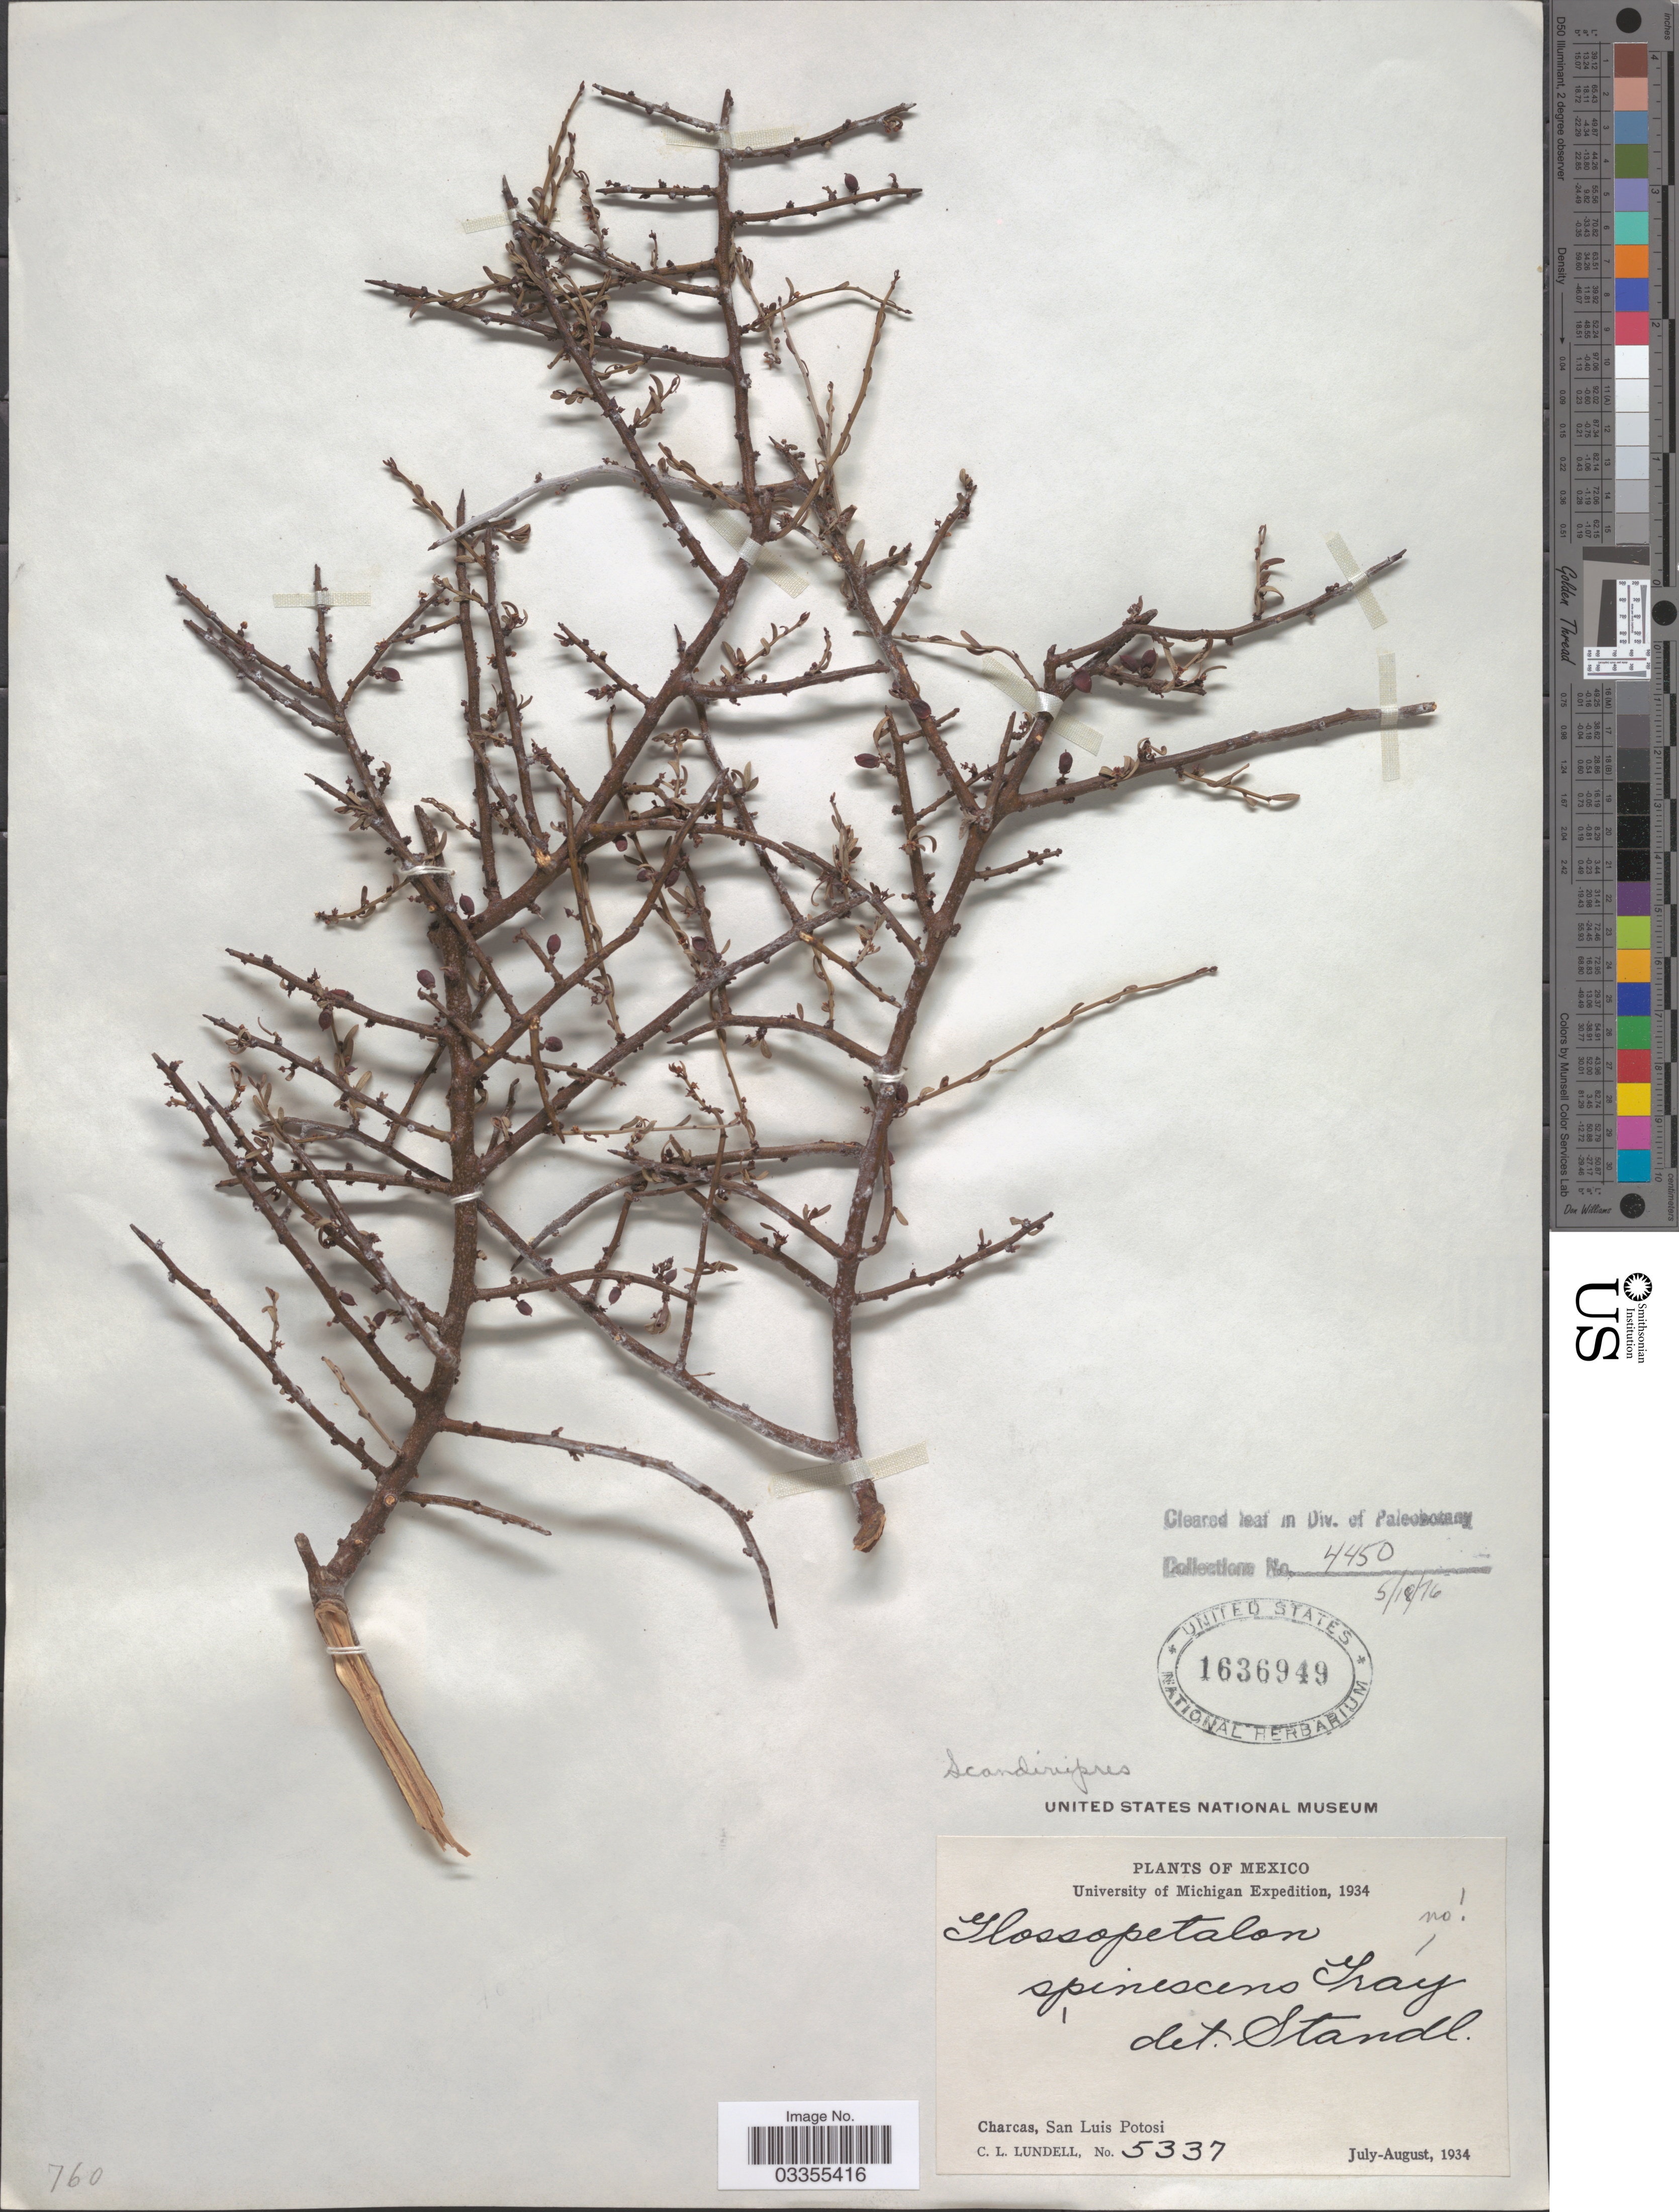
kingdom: Plantae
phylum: Tracheophyta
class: Magnoliopsida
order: Celastrales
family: Celastraceae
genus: Acanthothamnus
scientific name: Acanthothamnus aphyllus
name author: (Schltdl.) Standl.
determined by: Strong, Mark T., (BOT), Smithsonian Institution - National Museum of Natural History (UNITED STATES)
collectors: C. L. Lundell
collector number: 5337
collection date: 1934-07/1934-08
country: Mexico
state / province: San Luis Potosí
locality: Charcas.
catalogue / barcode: US 1636949